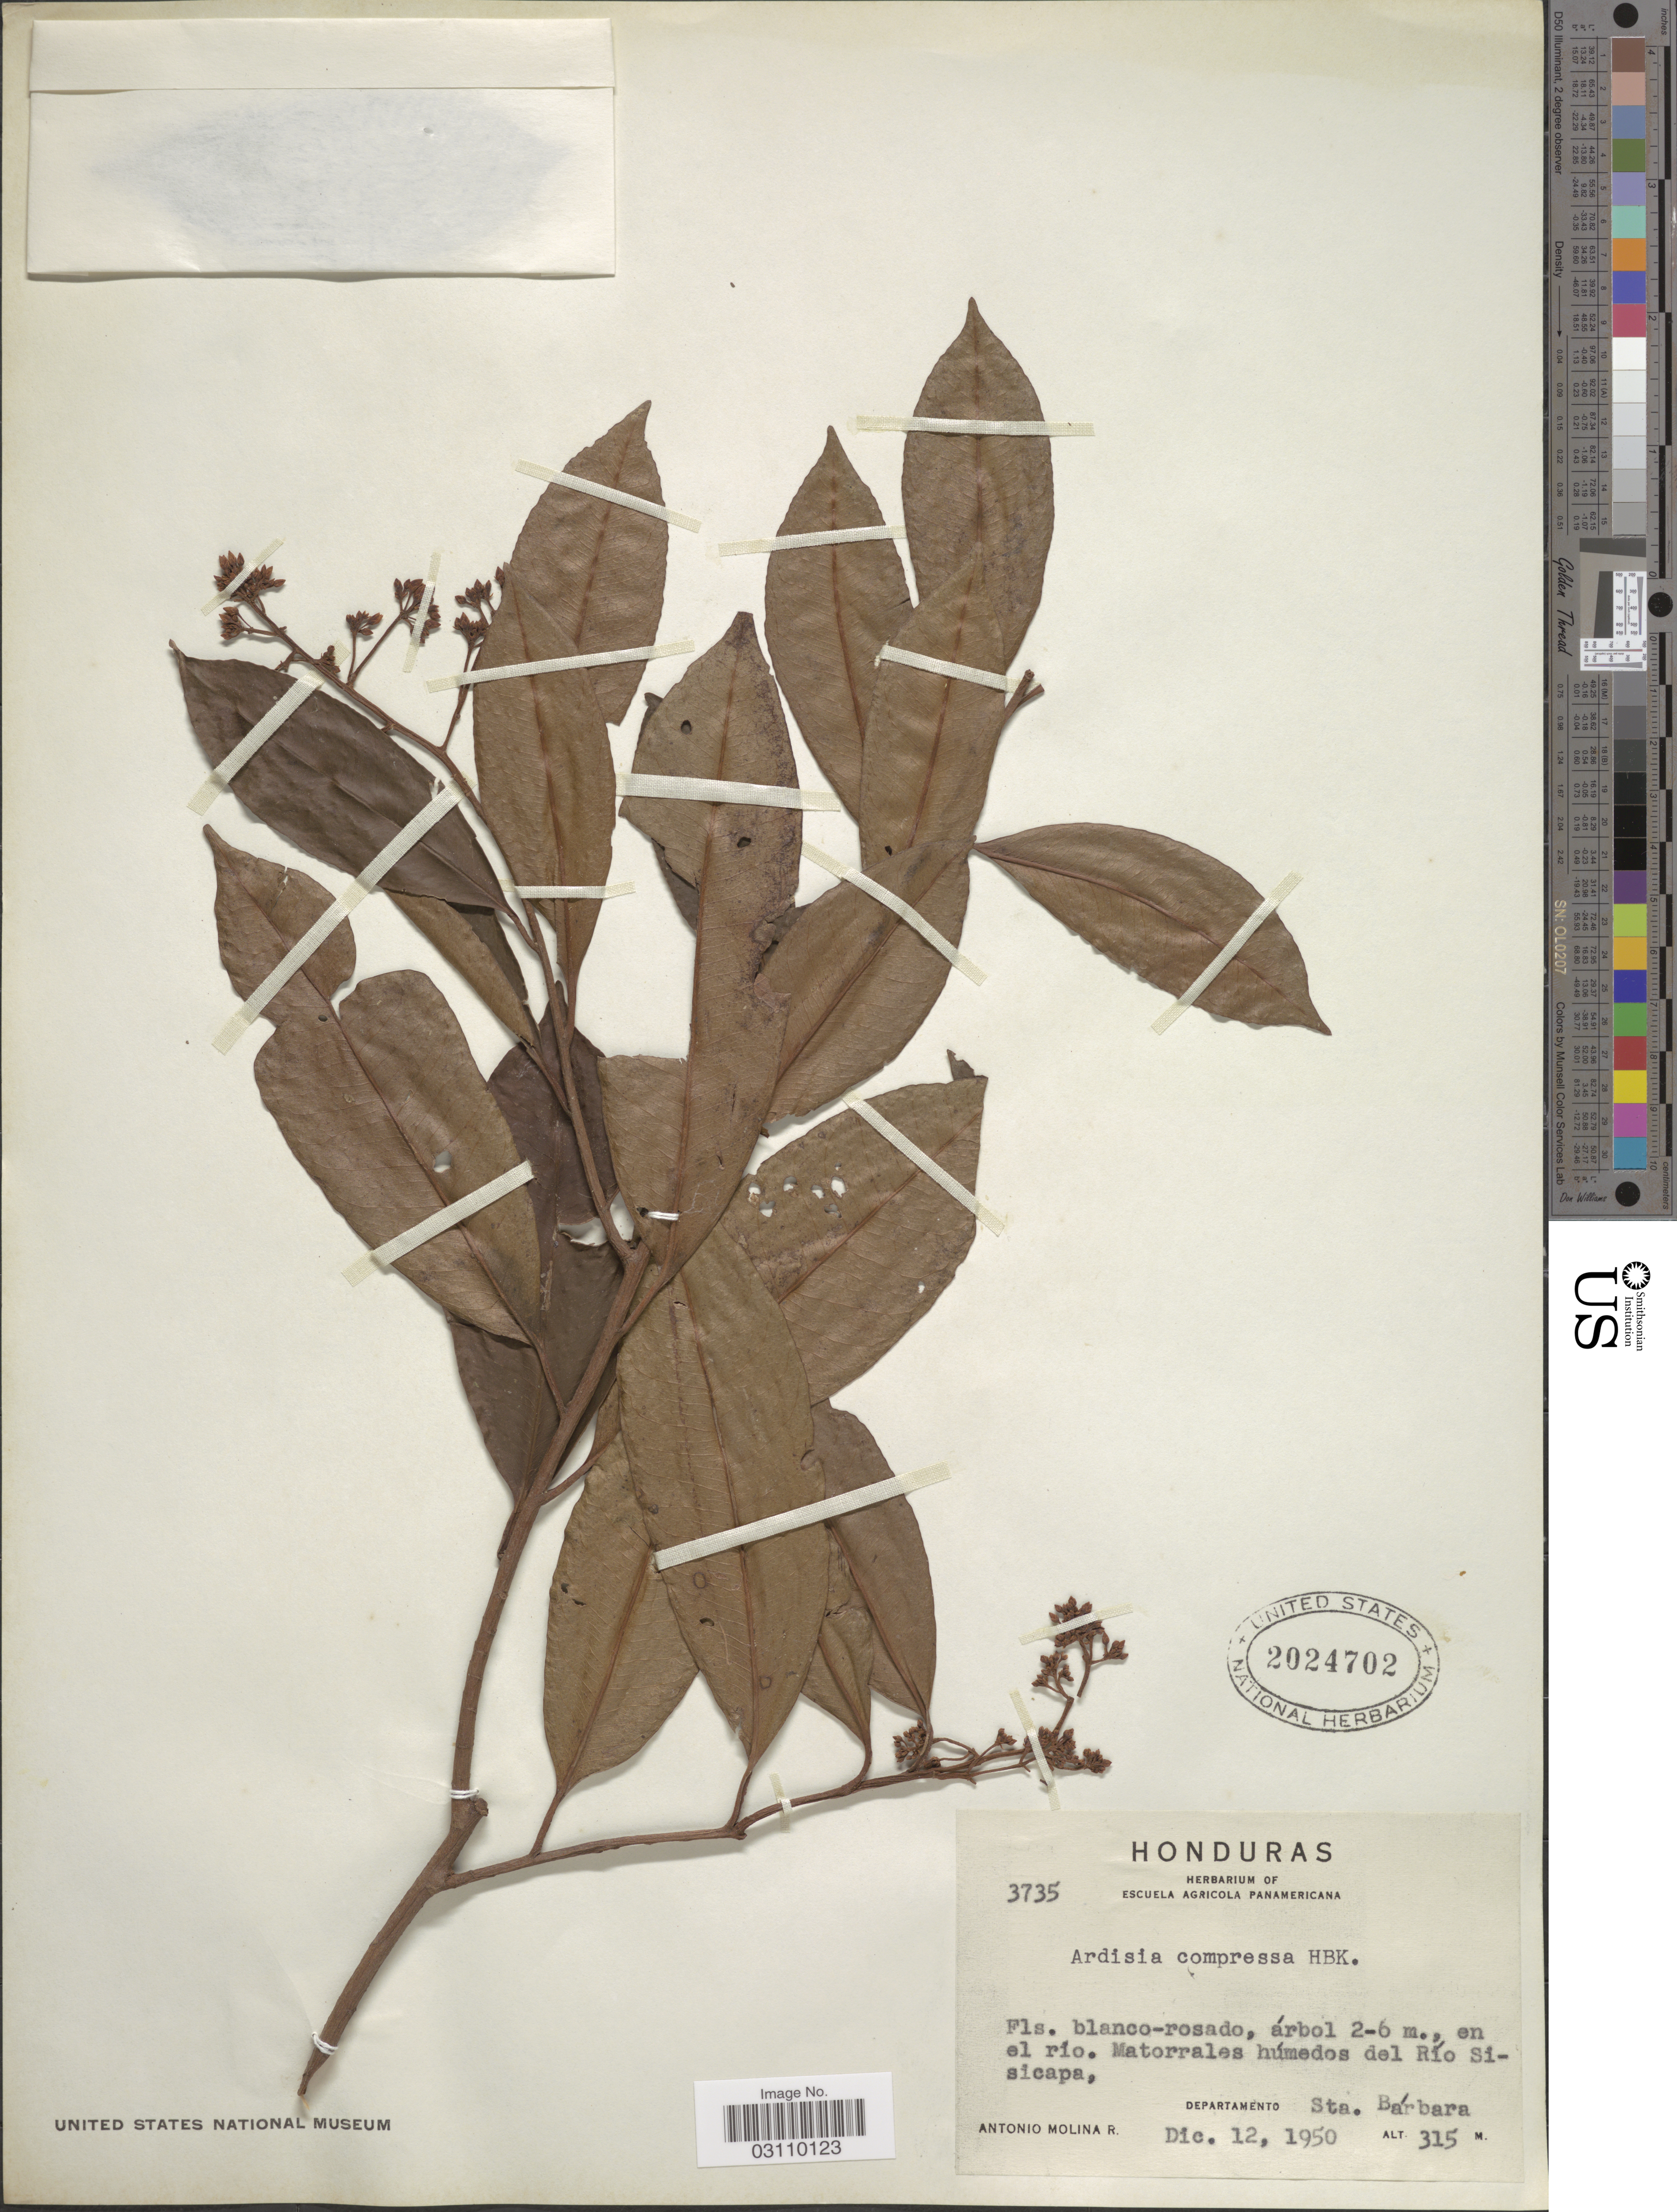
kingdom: Plantae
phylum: Tracheophyta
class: Magnoliopsida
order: Ericales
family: Primulaceae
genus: Ardisia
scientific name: Ardisia compressa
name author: Kunth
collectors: A. Molina R.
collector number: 3735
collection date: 1950-12-12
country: Honduras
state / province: Santa Bárbara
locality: En el río. Matorrales húmedos del Río Sisicapa, departamento Sta. Bárbara.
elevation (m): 315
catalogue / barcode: US 2024702